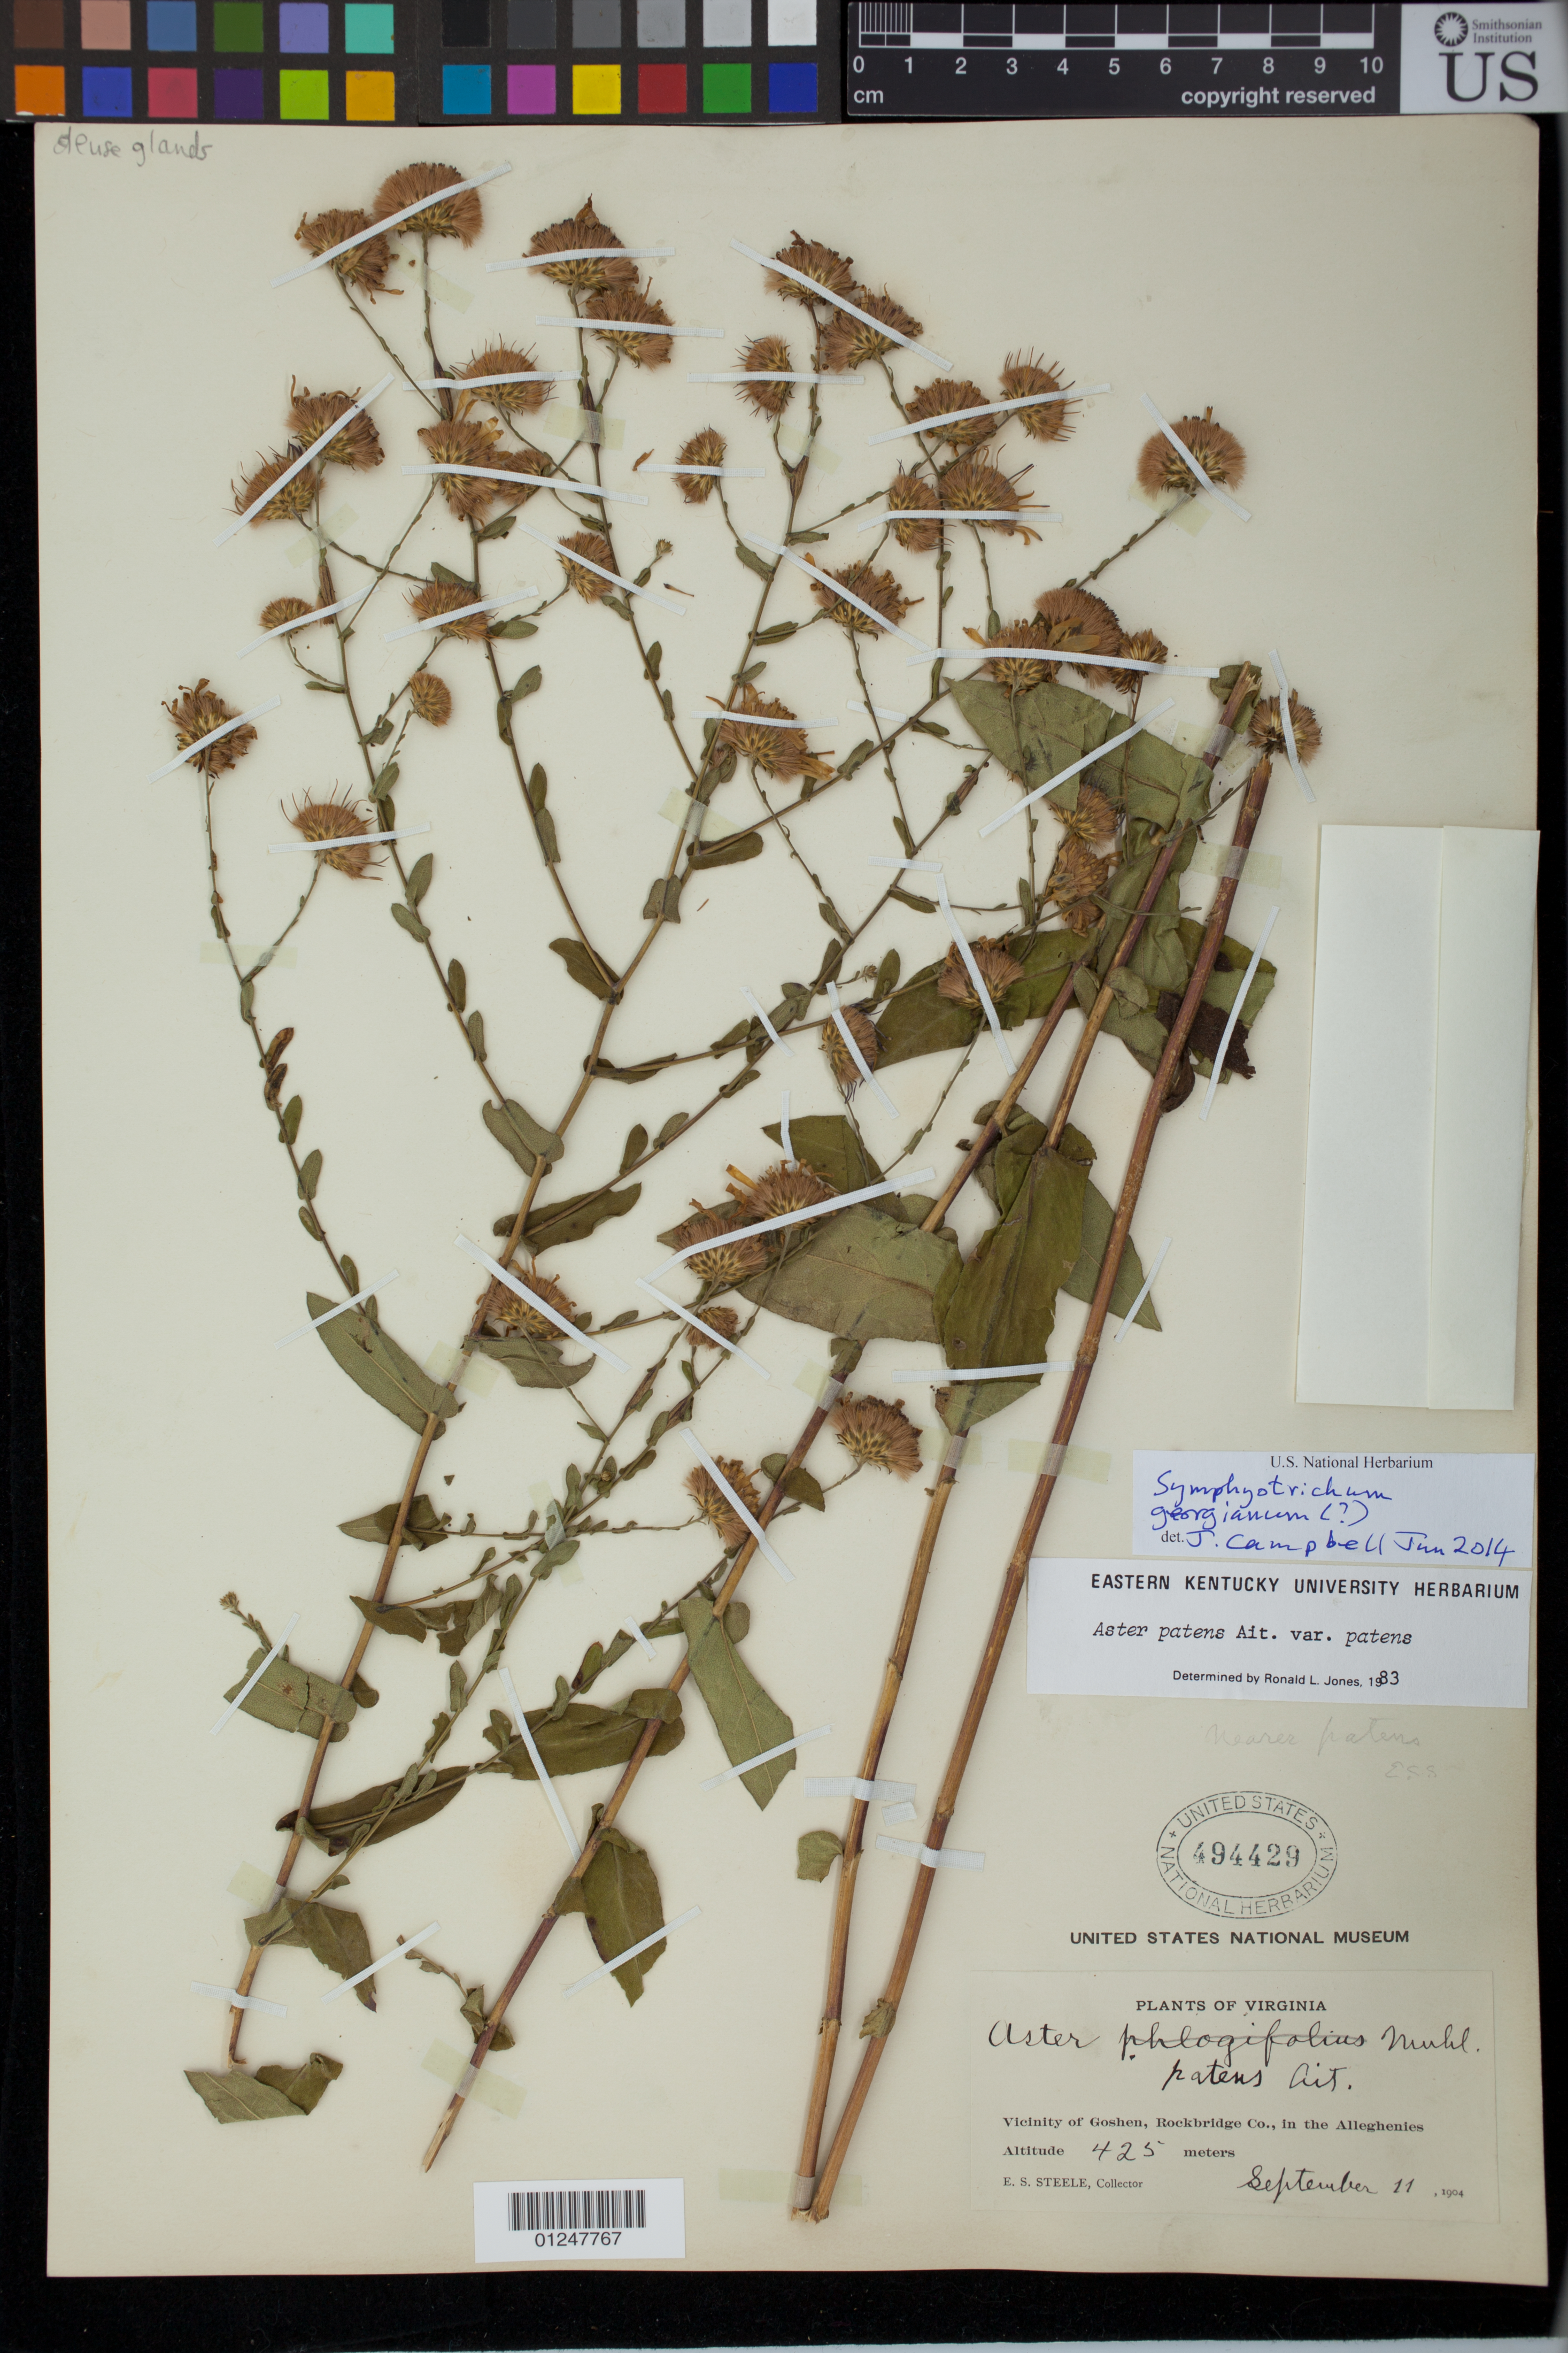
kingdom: Plantae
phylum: Tracheophyta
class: Magnoliopsida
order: Asterales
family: Asteraceae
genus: Symphyotrichum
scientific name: Symphyotrichum georgianum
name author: (Alexander) G.L. Nesom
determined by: Campbell, J.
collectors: E. Steele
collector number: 19476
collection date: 1904-09-11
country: United States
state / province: Virginia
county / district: Rockbridge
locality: Vicinity of Goshen, Rockbridge Co., in the Alleghenies.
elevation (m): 425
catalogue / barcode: US 494429